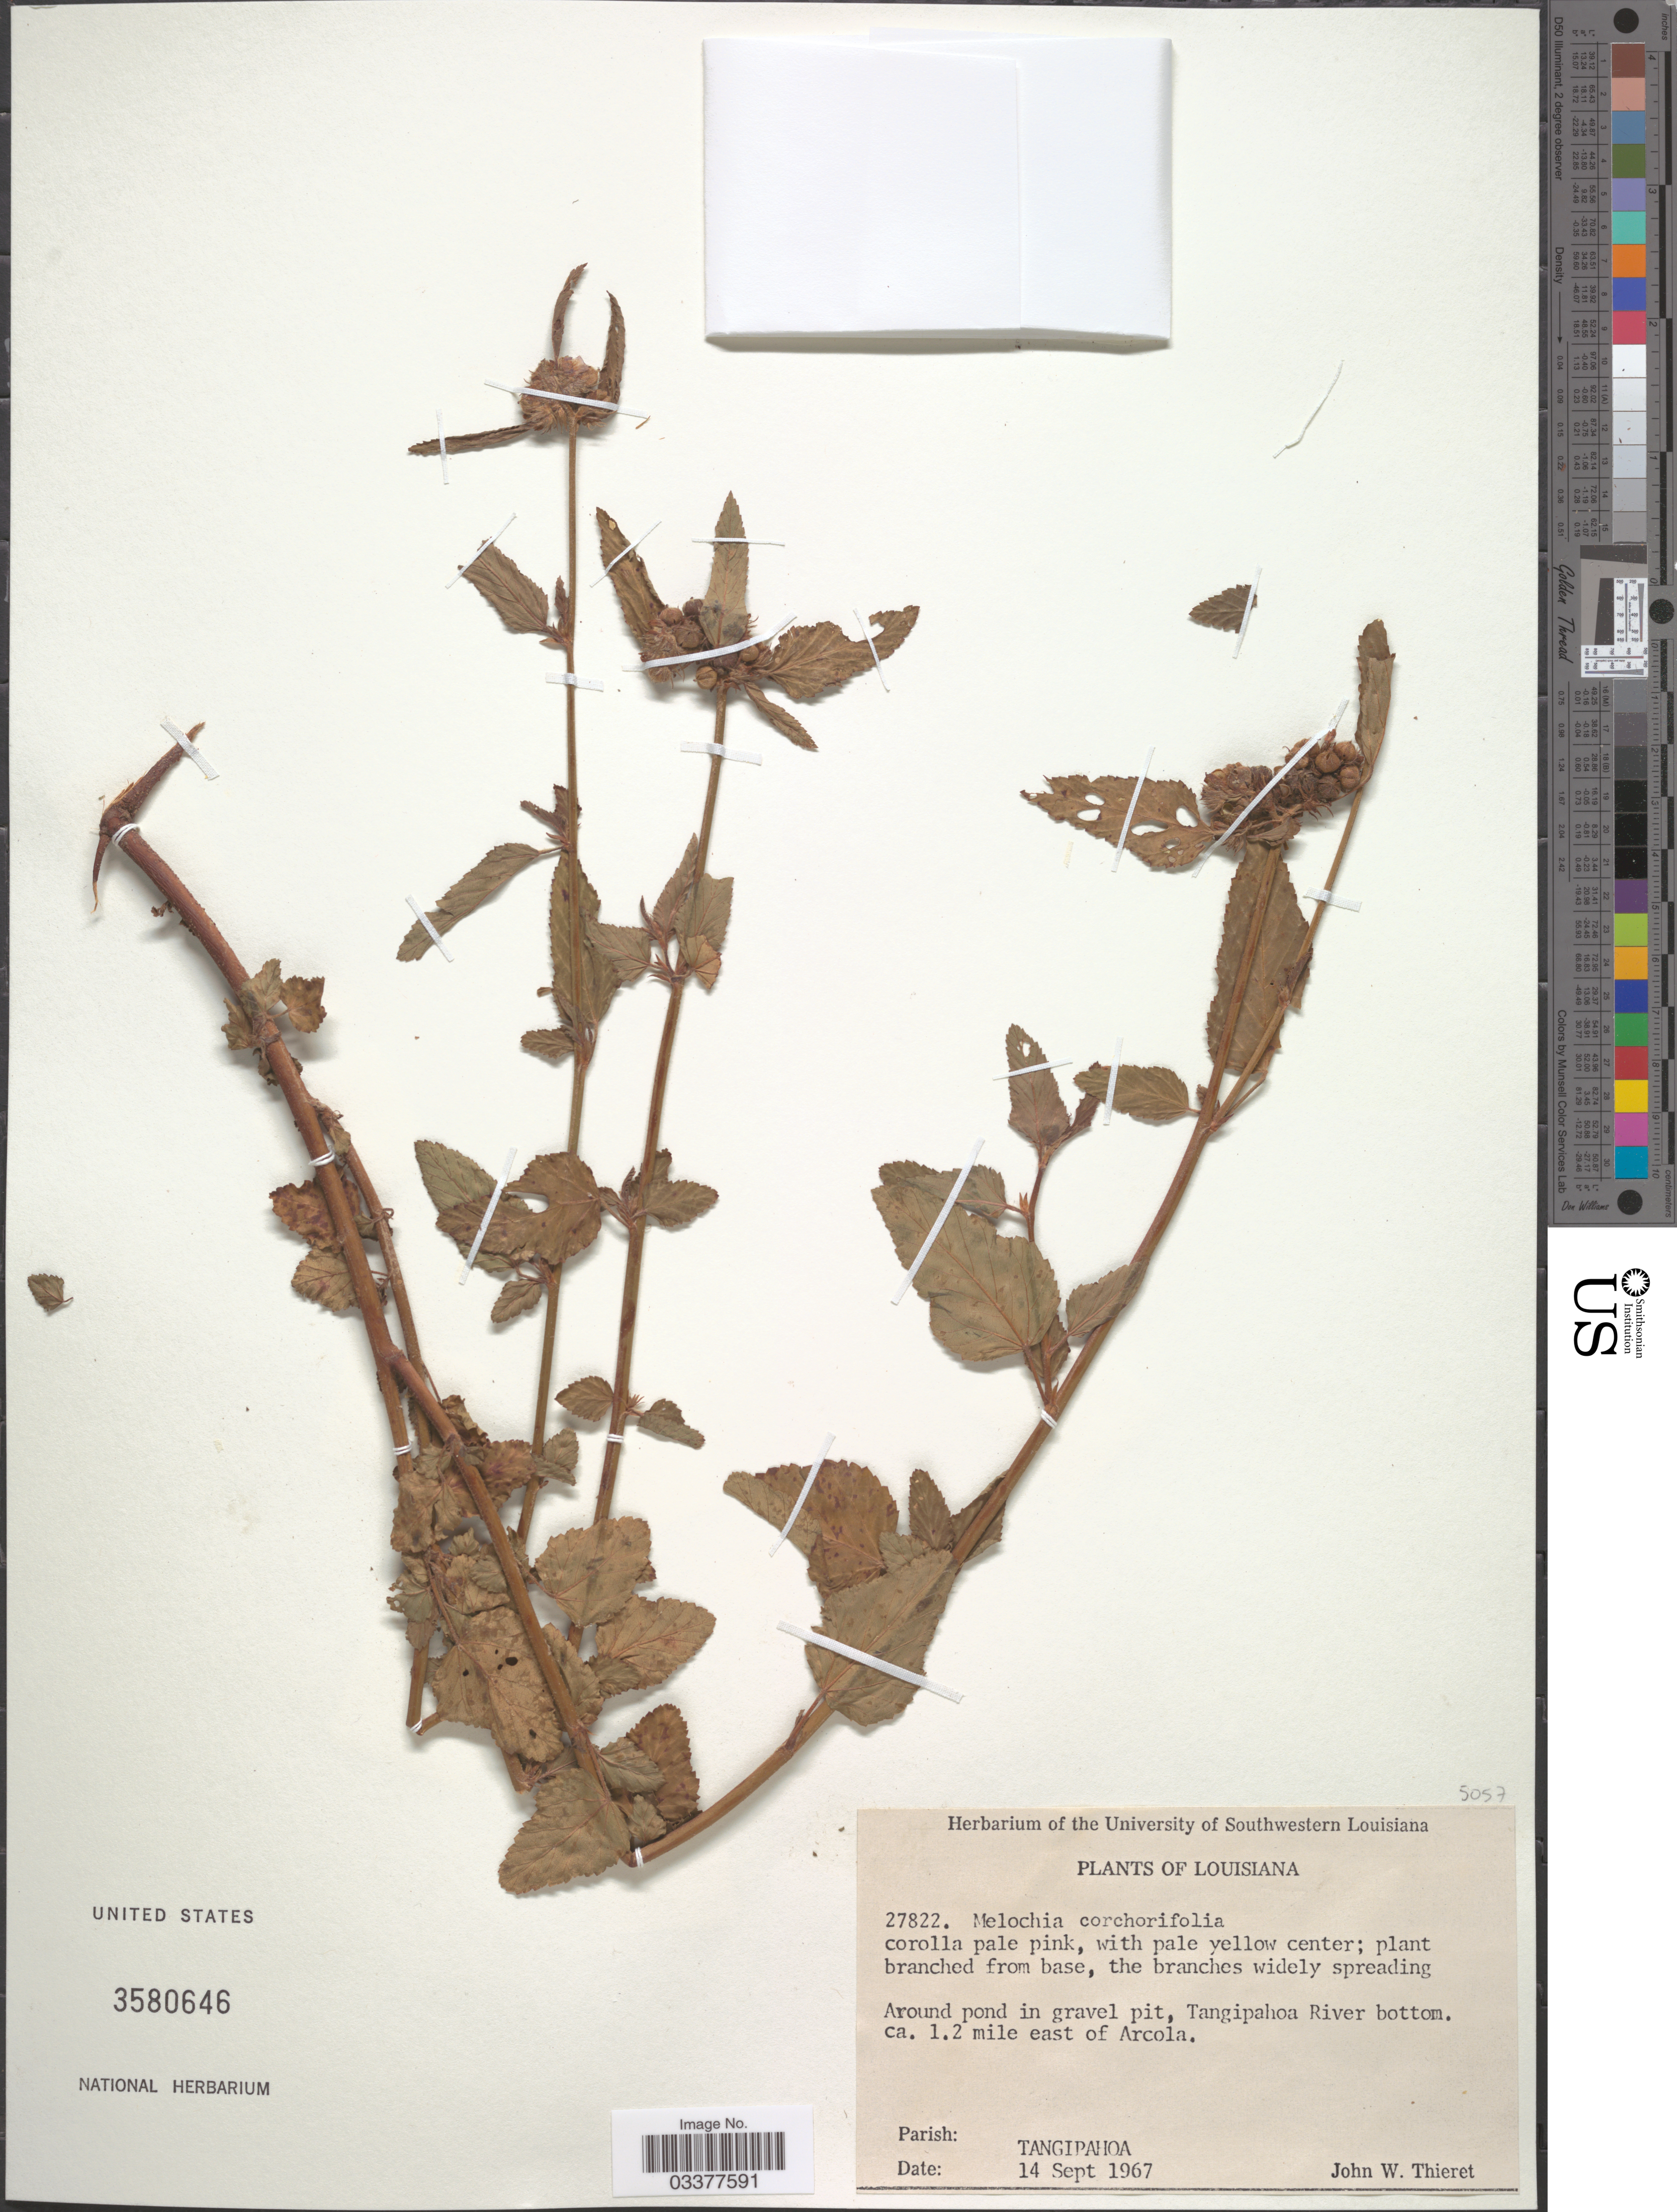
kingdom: Plantae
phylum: Tracheophyta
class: Magnoliopsida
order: Malvales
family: Malvaceae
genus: Melochia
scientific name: Melochia corchorifolia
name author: L.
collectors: J. W. Thieret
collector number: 27822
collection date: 1967-09-14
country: United States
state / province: Louisiana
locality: Tangipahoa River bottom. Ca. 1.2 mile east of Arcola.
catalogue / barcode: US 3580646